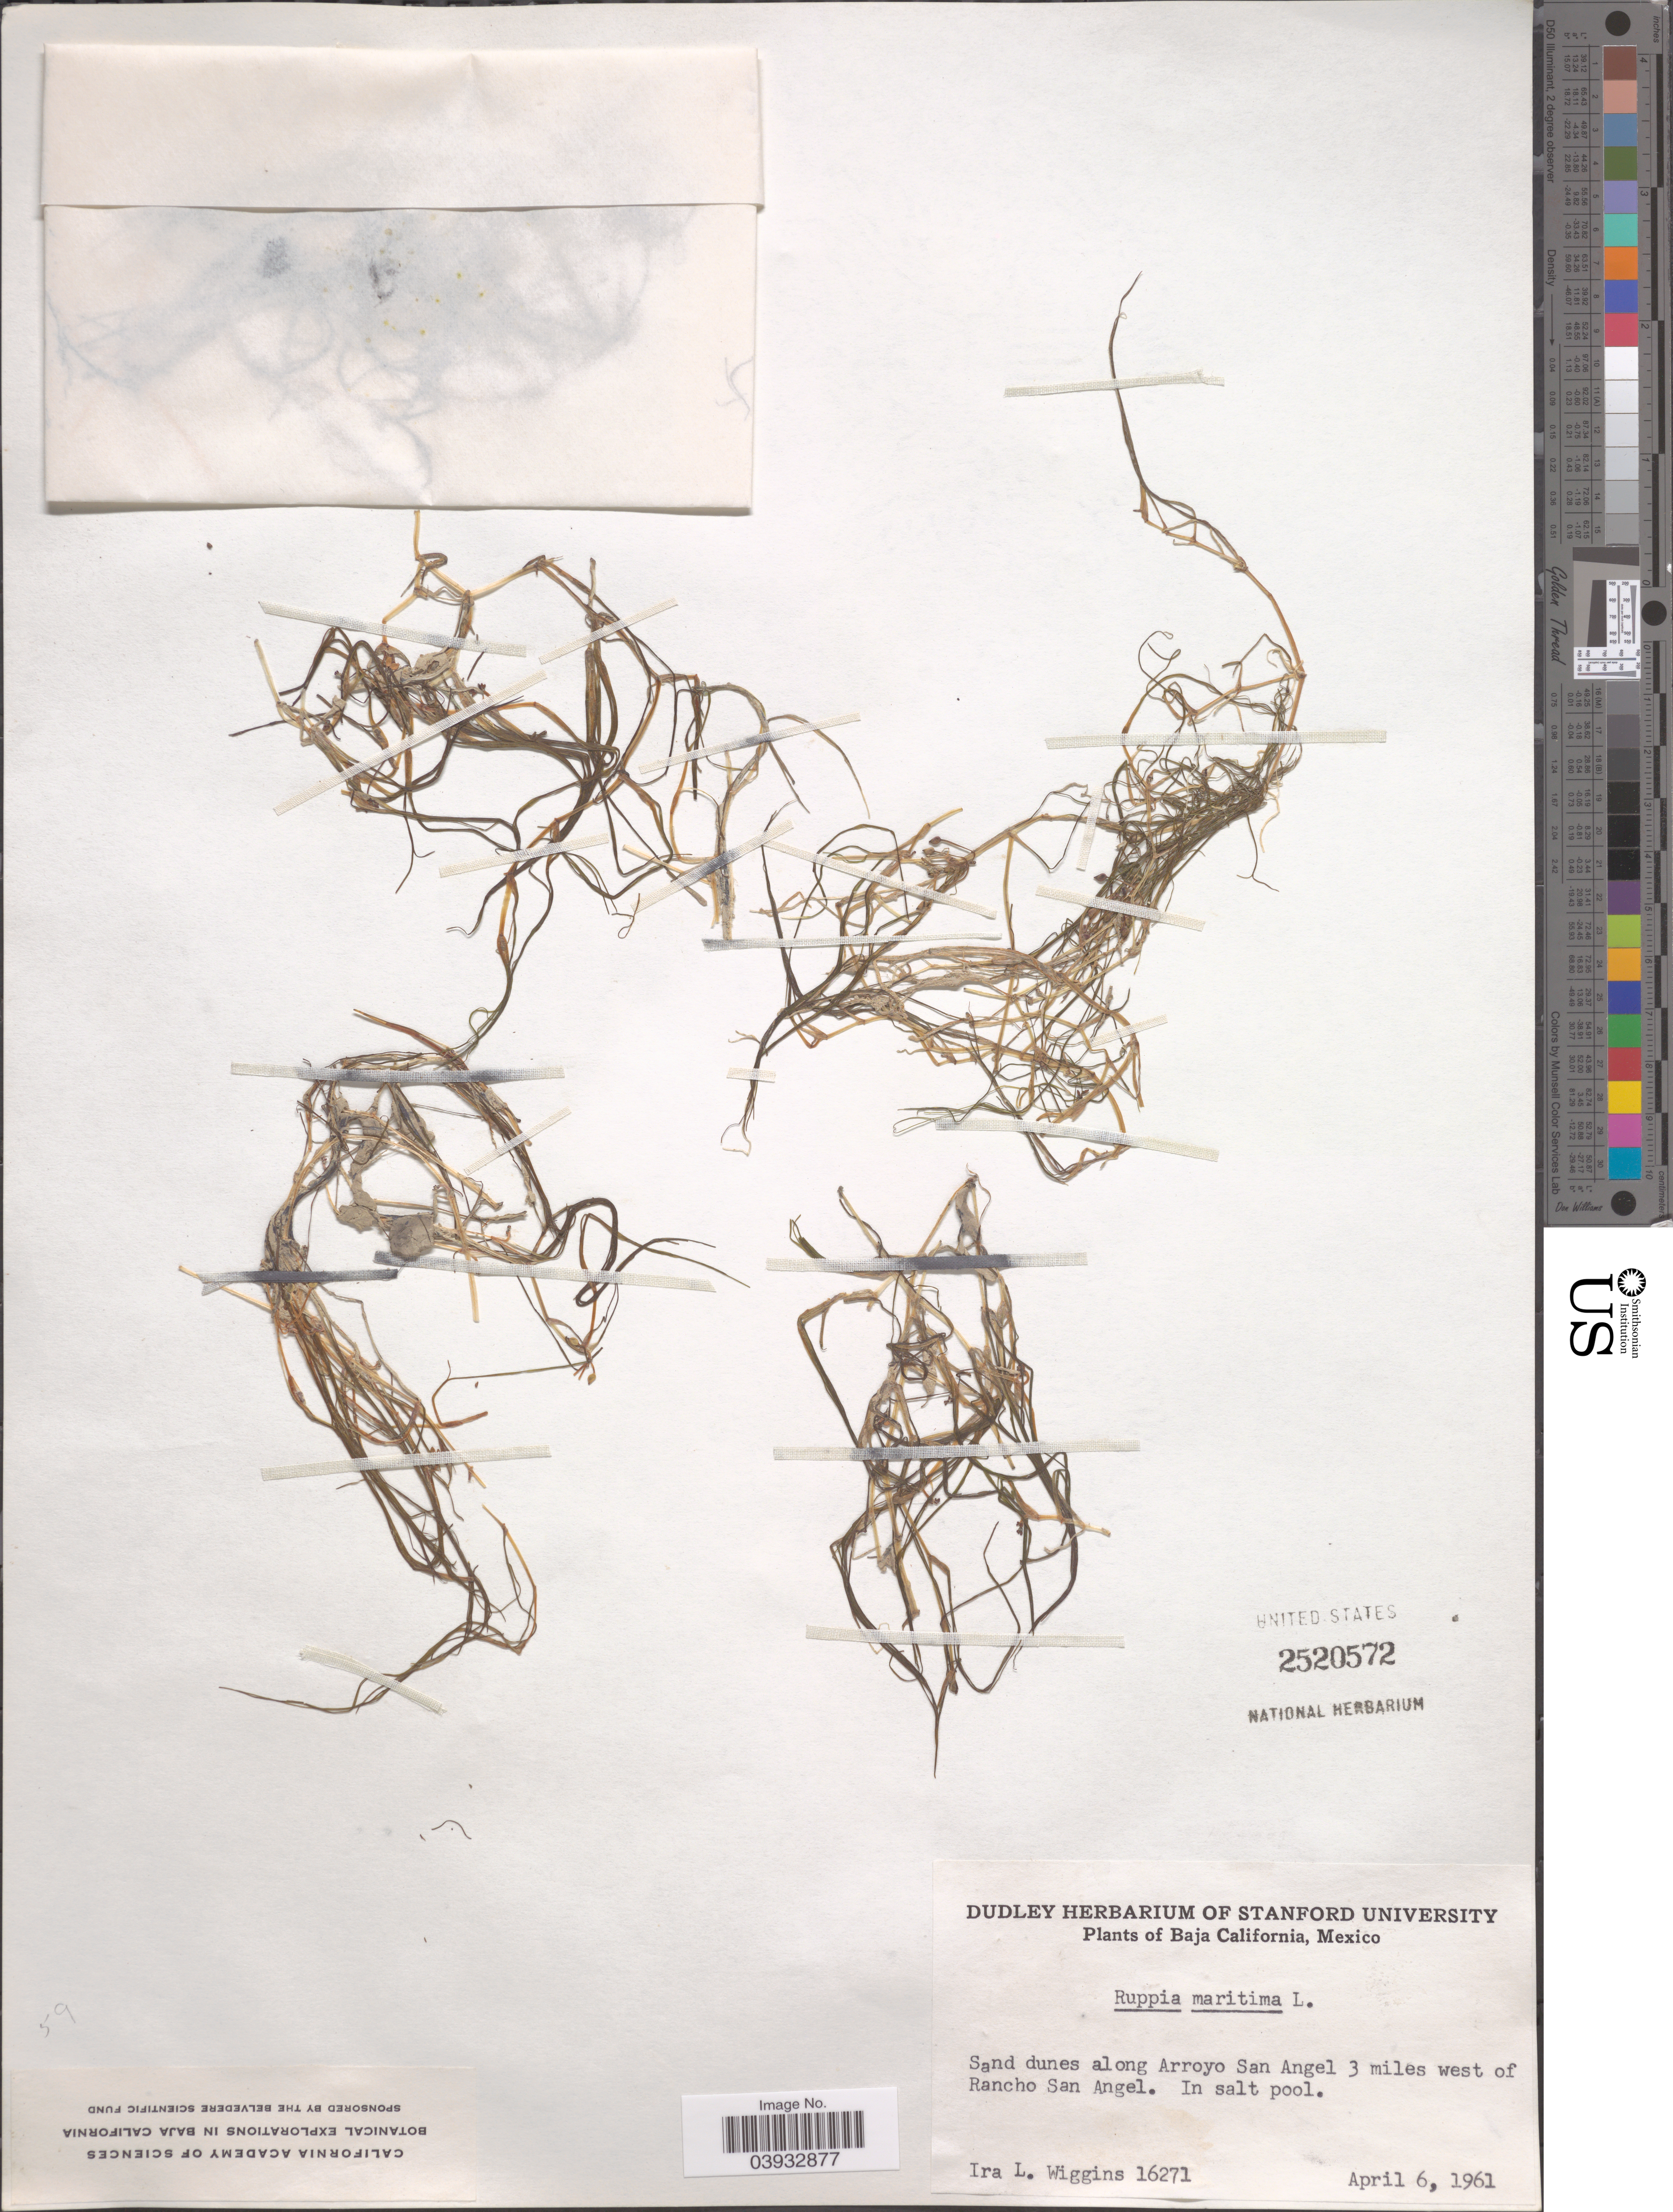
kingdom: Plantae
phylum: Tracheophyta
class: Liliopsida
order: Alismatales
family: Potamogetonaceae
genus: Potamogeton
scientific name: Potamogeton richardii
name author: Solms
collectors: I. L. Wiggins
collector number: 16271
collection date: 1961-04-06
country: Mexico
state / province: Baja California Sur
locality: Sand dunes along Arroyo San Angel 3 miles west of Rancho San Angel.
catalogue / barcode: US 2520572